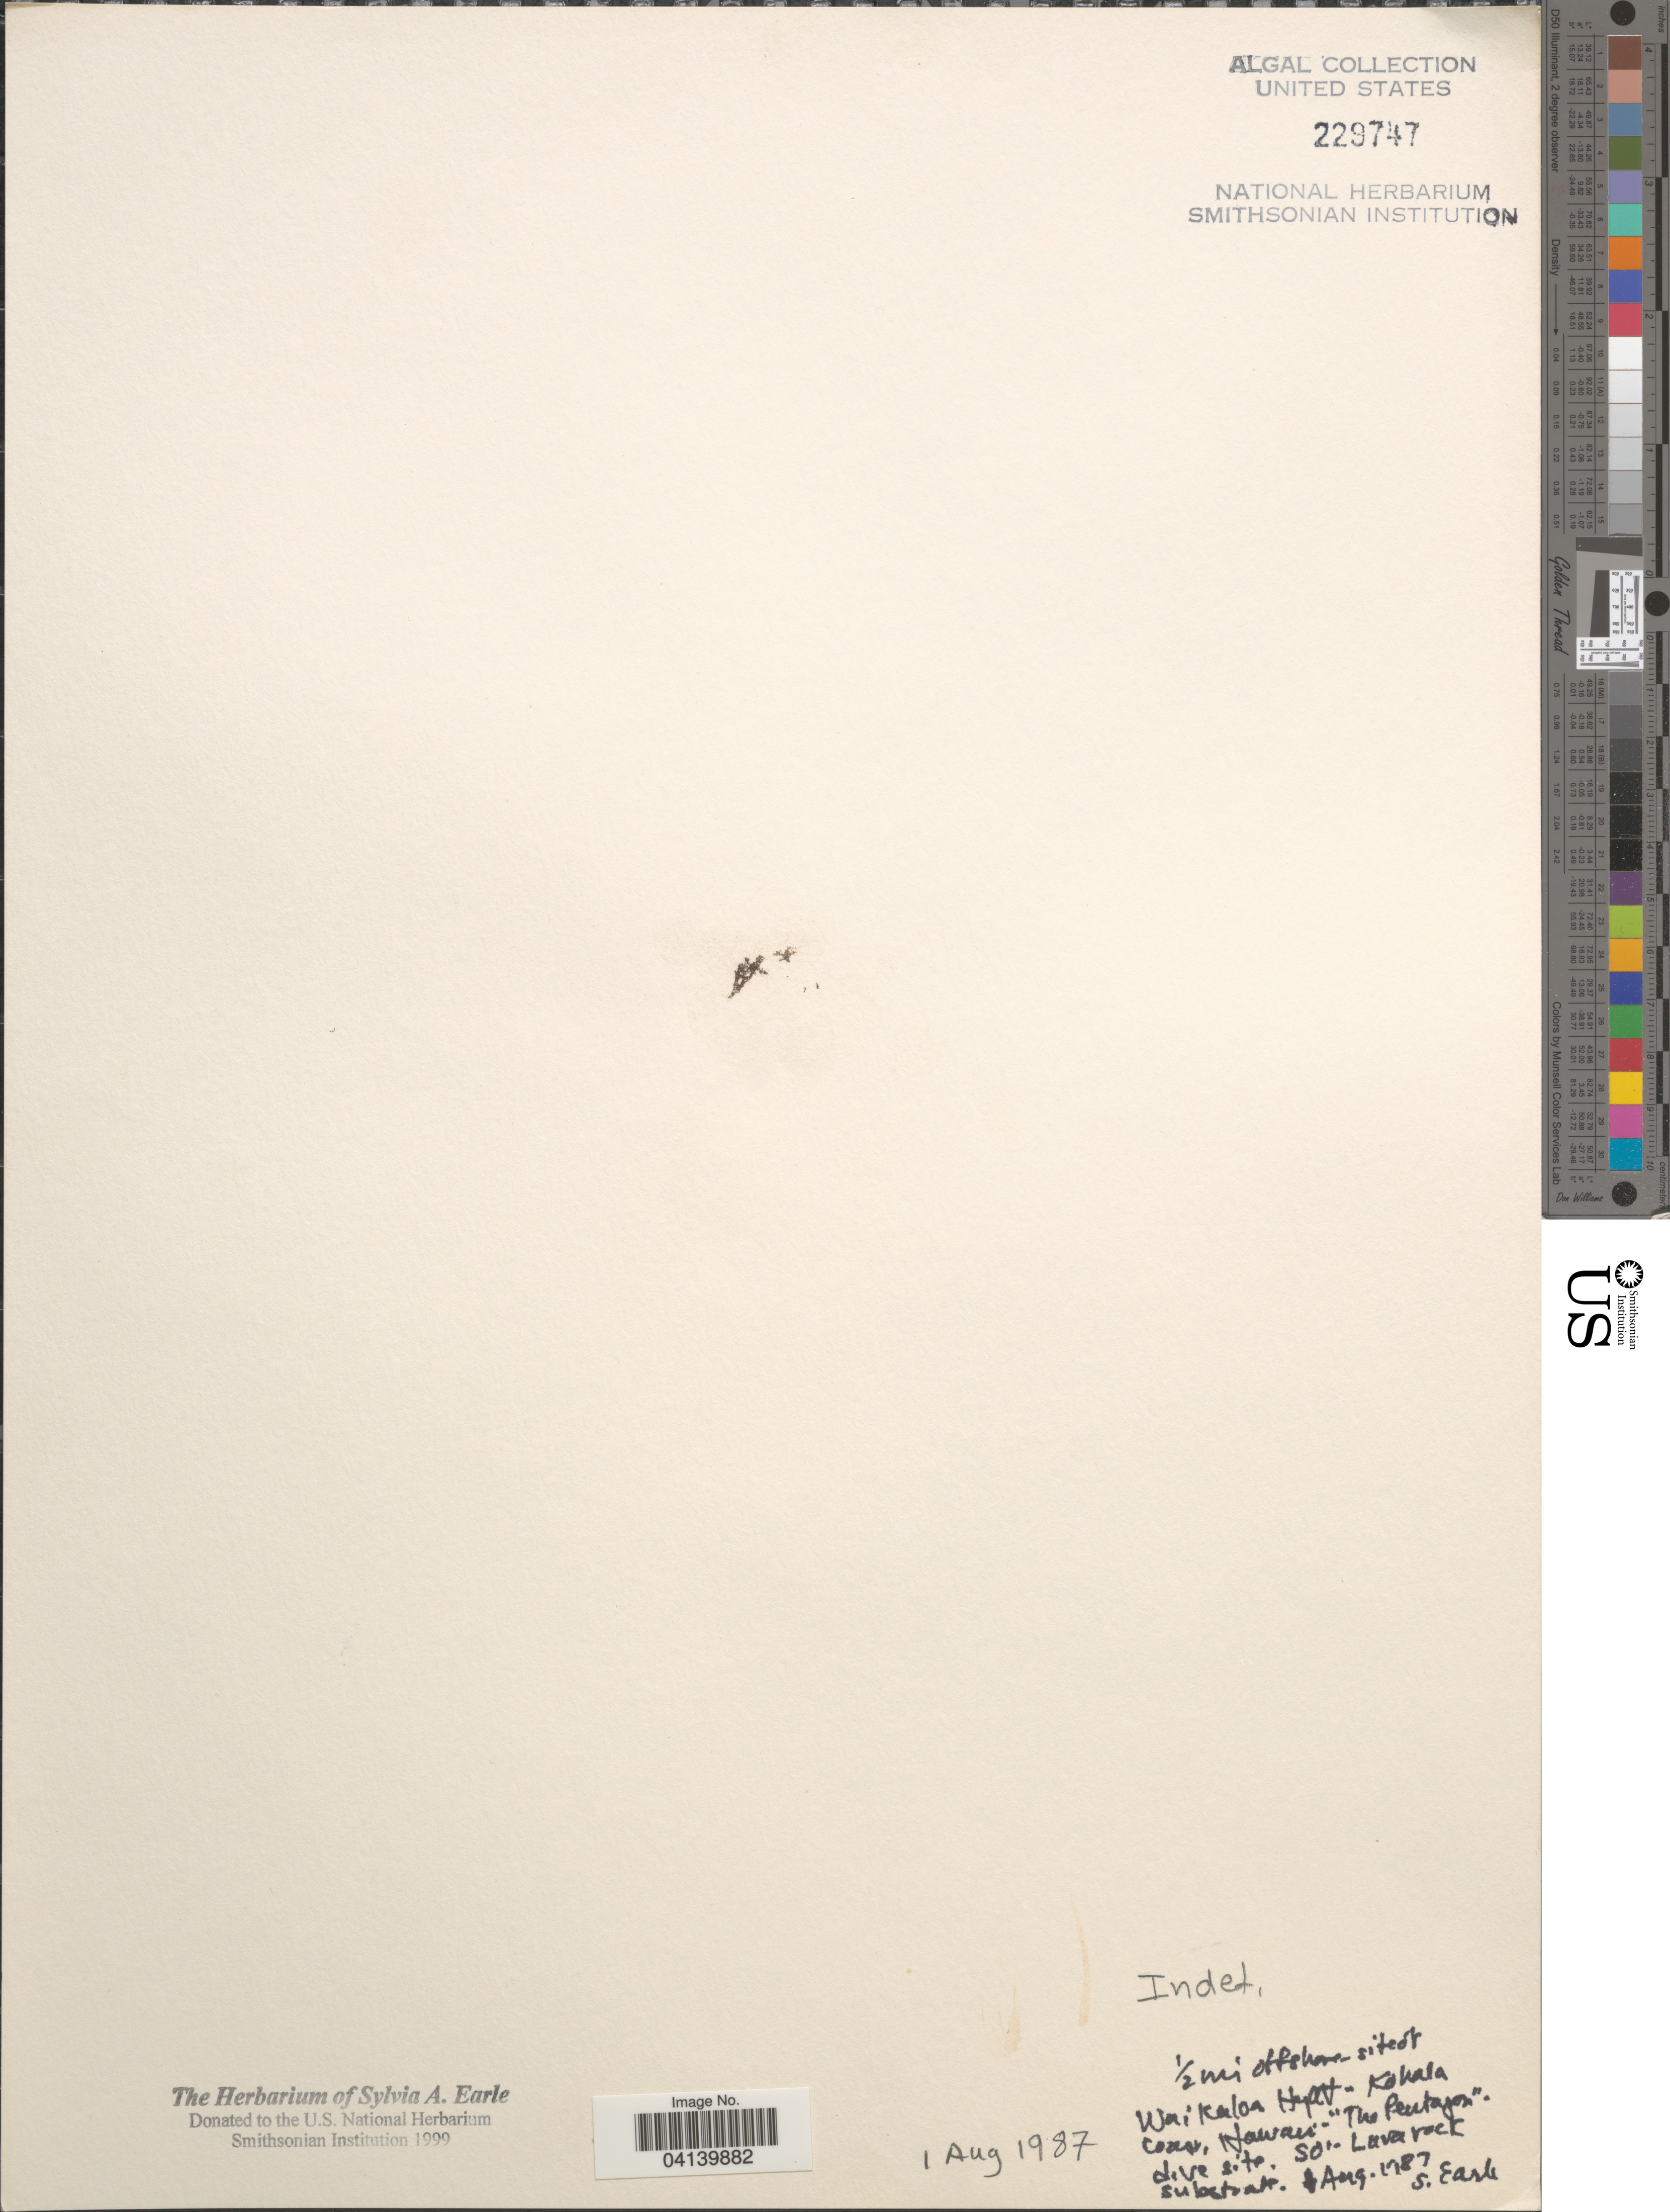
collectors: S. A. Earle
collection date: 1987-08-01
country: United States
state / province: Hawaii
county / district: Hawaii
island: Hawaii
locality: ½ mi offshore - site of Waikoloa Hyatt. Kohala Coast, "The Pentagon" - dive site.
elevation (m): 15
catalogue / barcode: US 229747